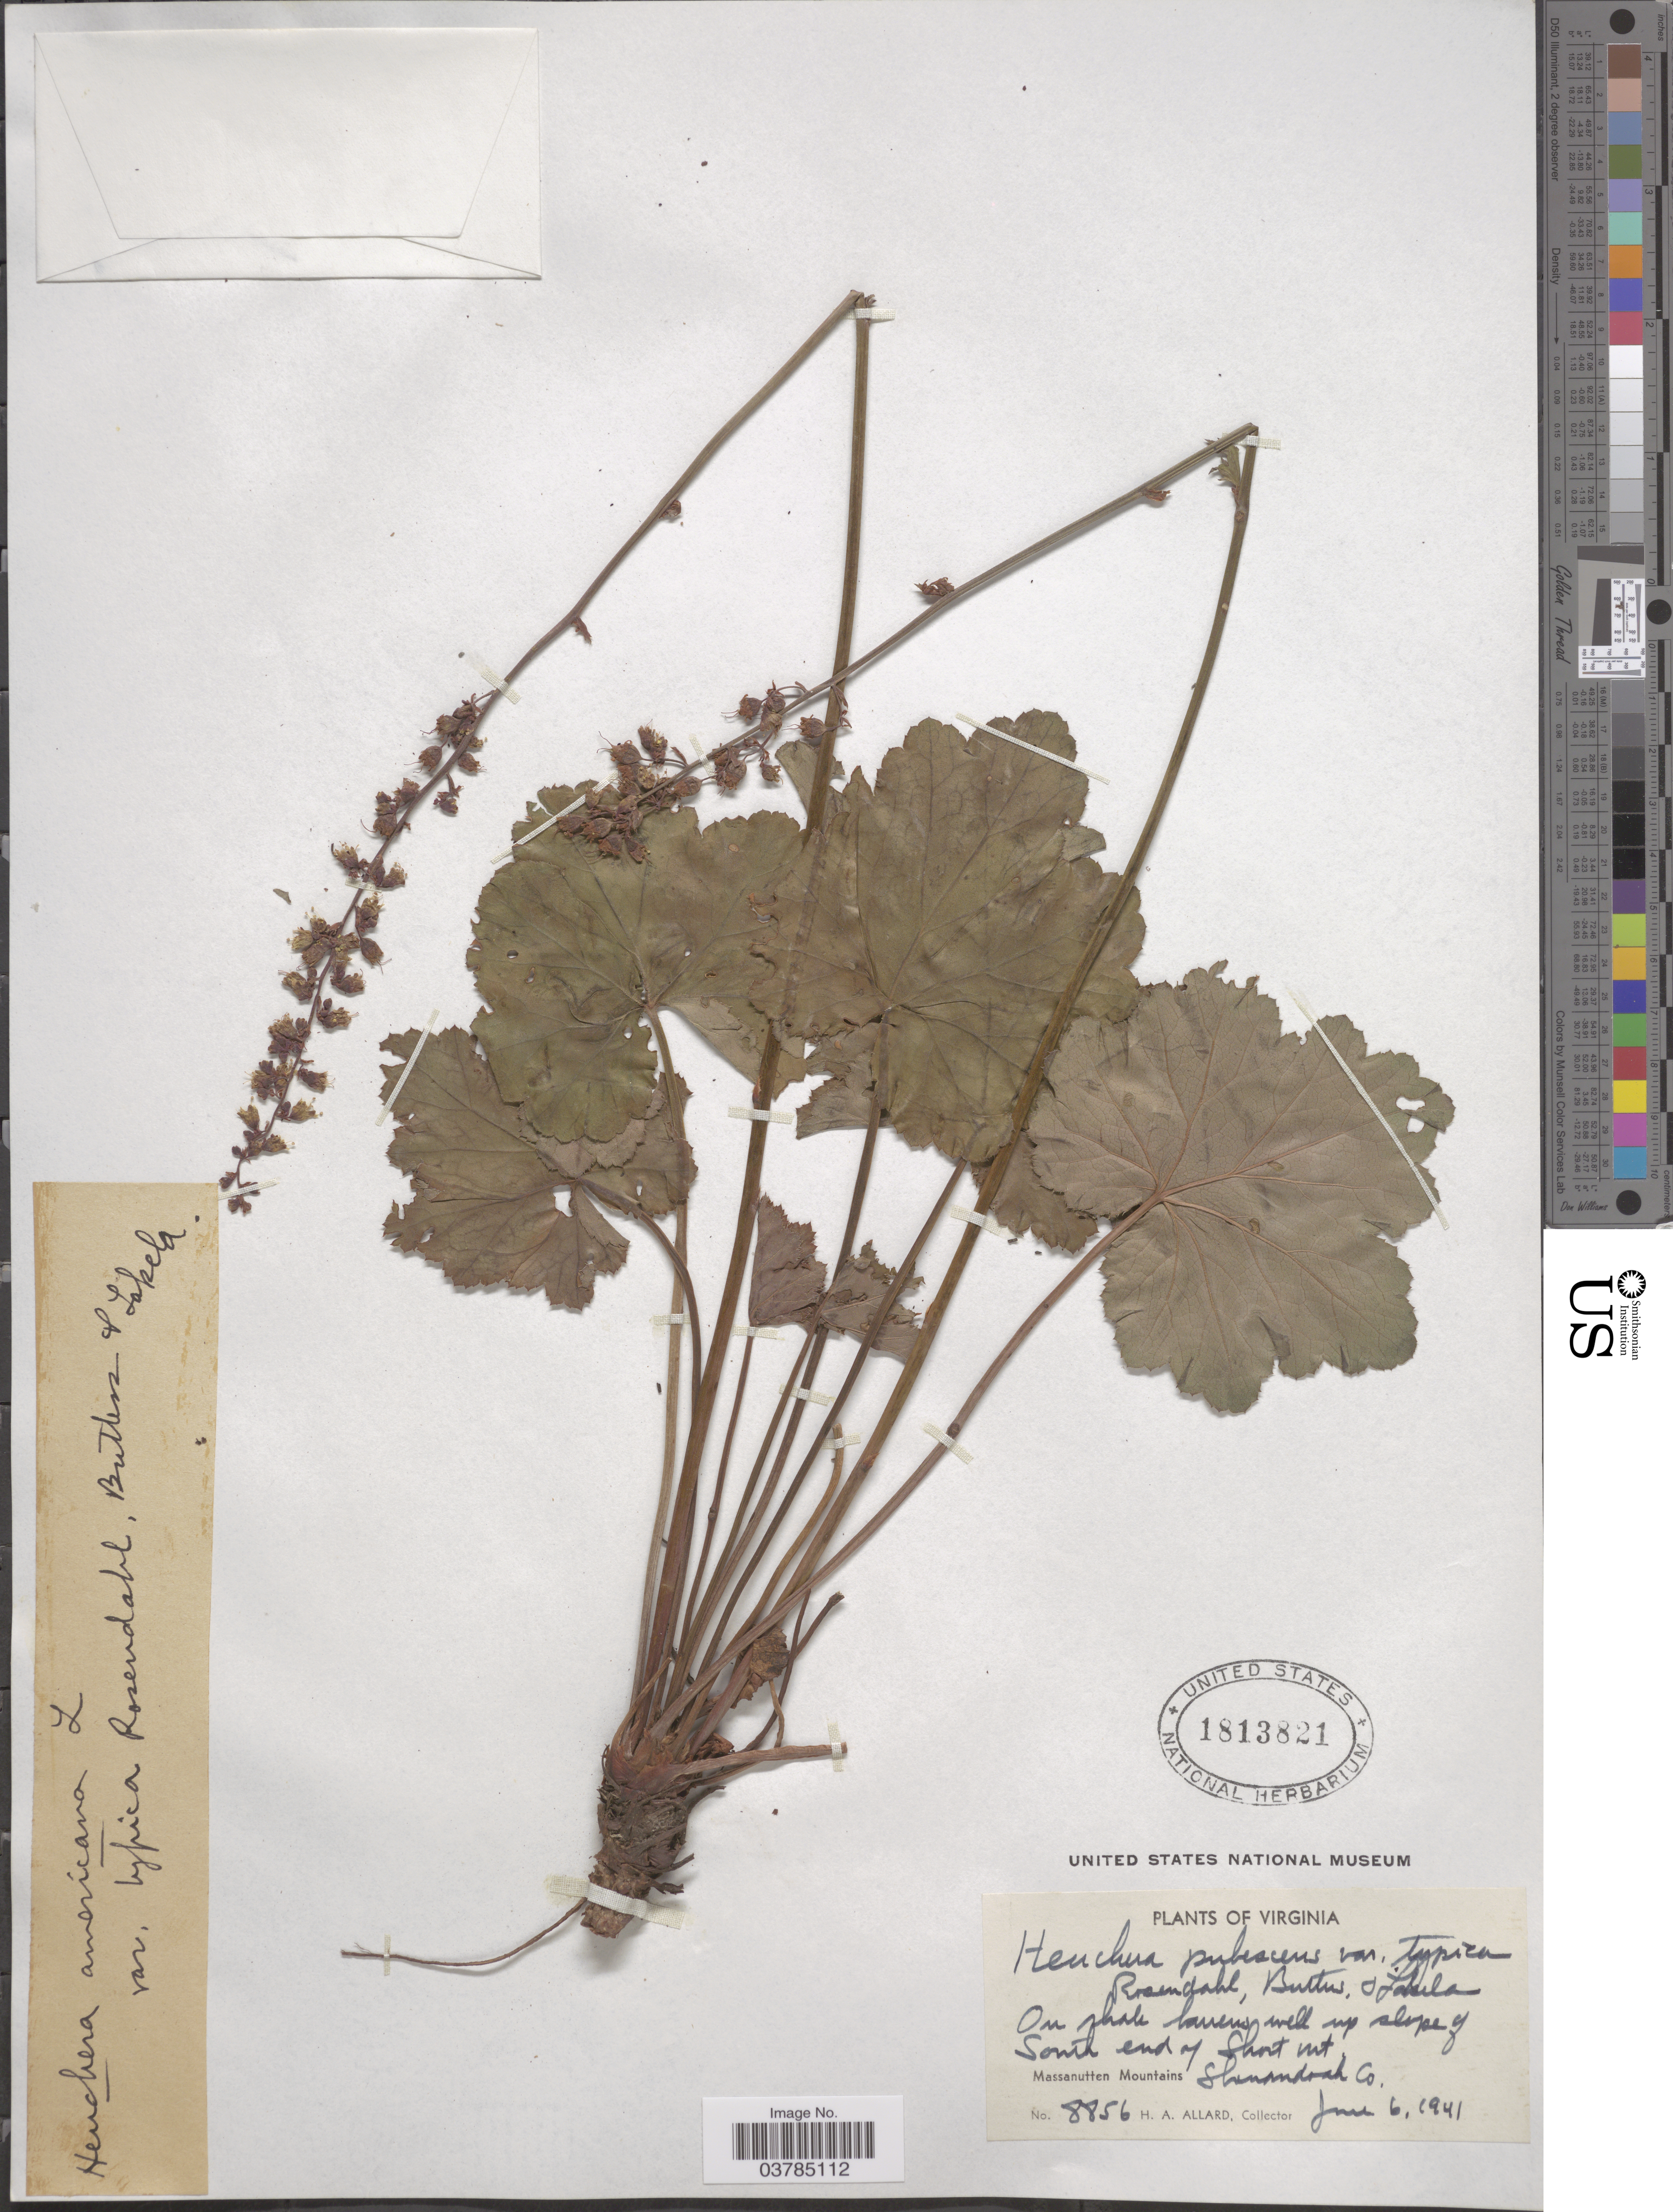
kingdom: Plantae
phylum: Tracheophyta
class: Magnoliopsida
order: Saxifragales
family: Saxifragaceae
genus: Heuchera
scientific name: Heuchera pubescens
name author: Pursh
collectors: H. A. Allard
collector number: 8856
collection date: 1941-06-06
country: United States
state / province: Virginia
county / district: Shenandoah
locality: On shale barren well up slope of South end of Short Mt. Massanutten Mountains. Shenandoah Co.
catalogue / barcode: US 1813821